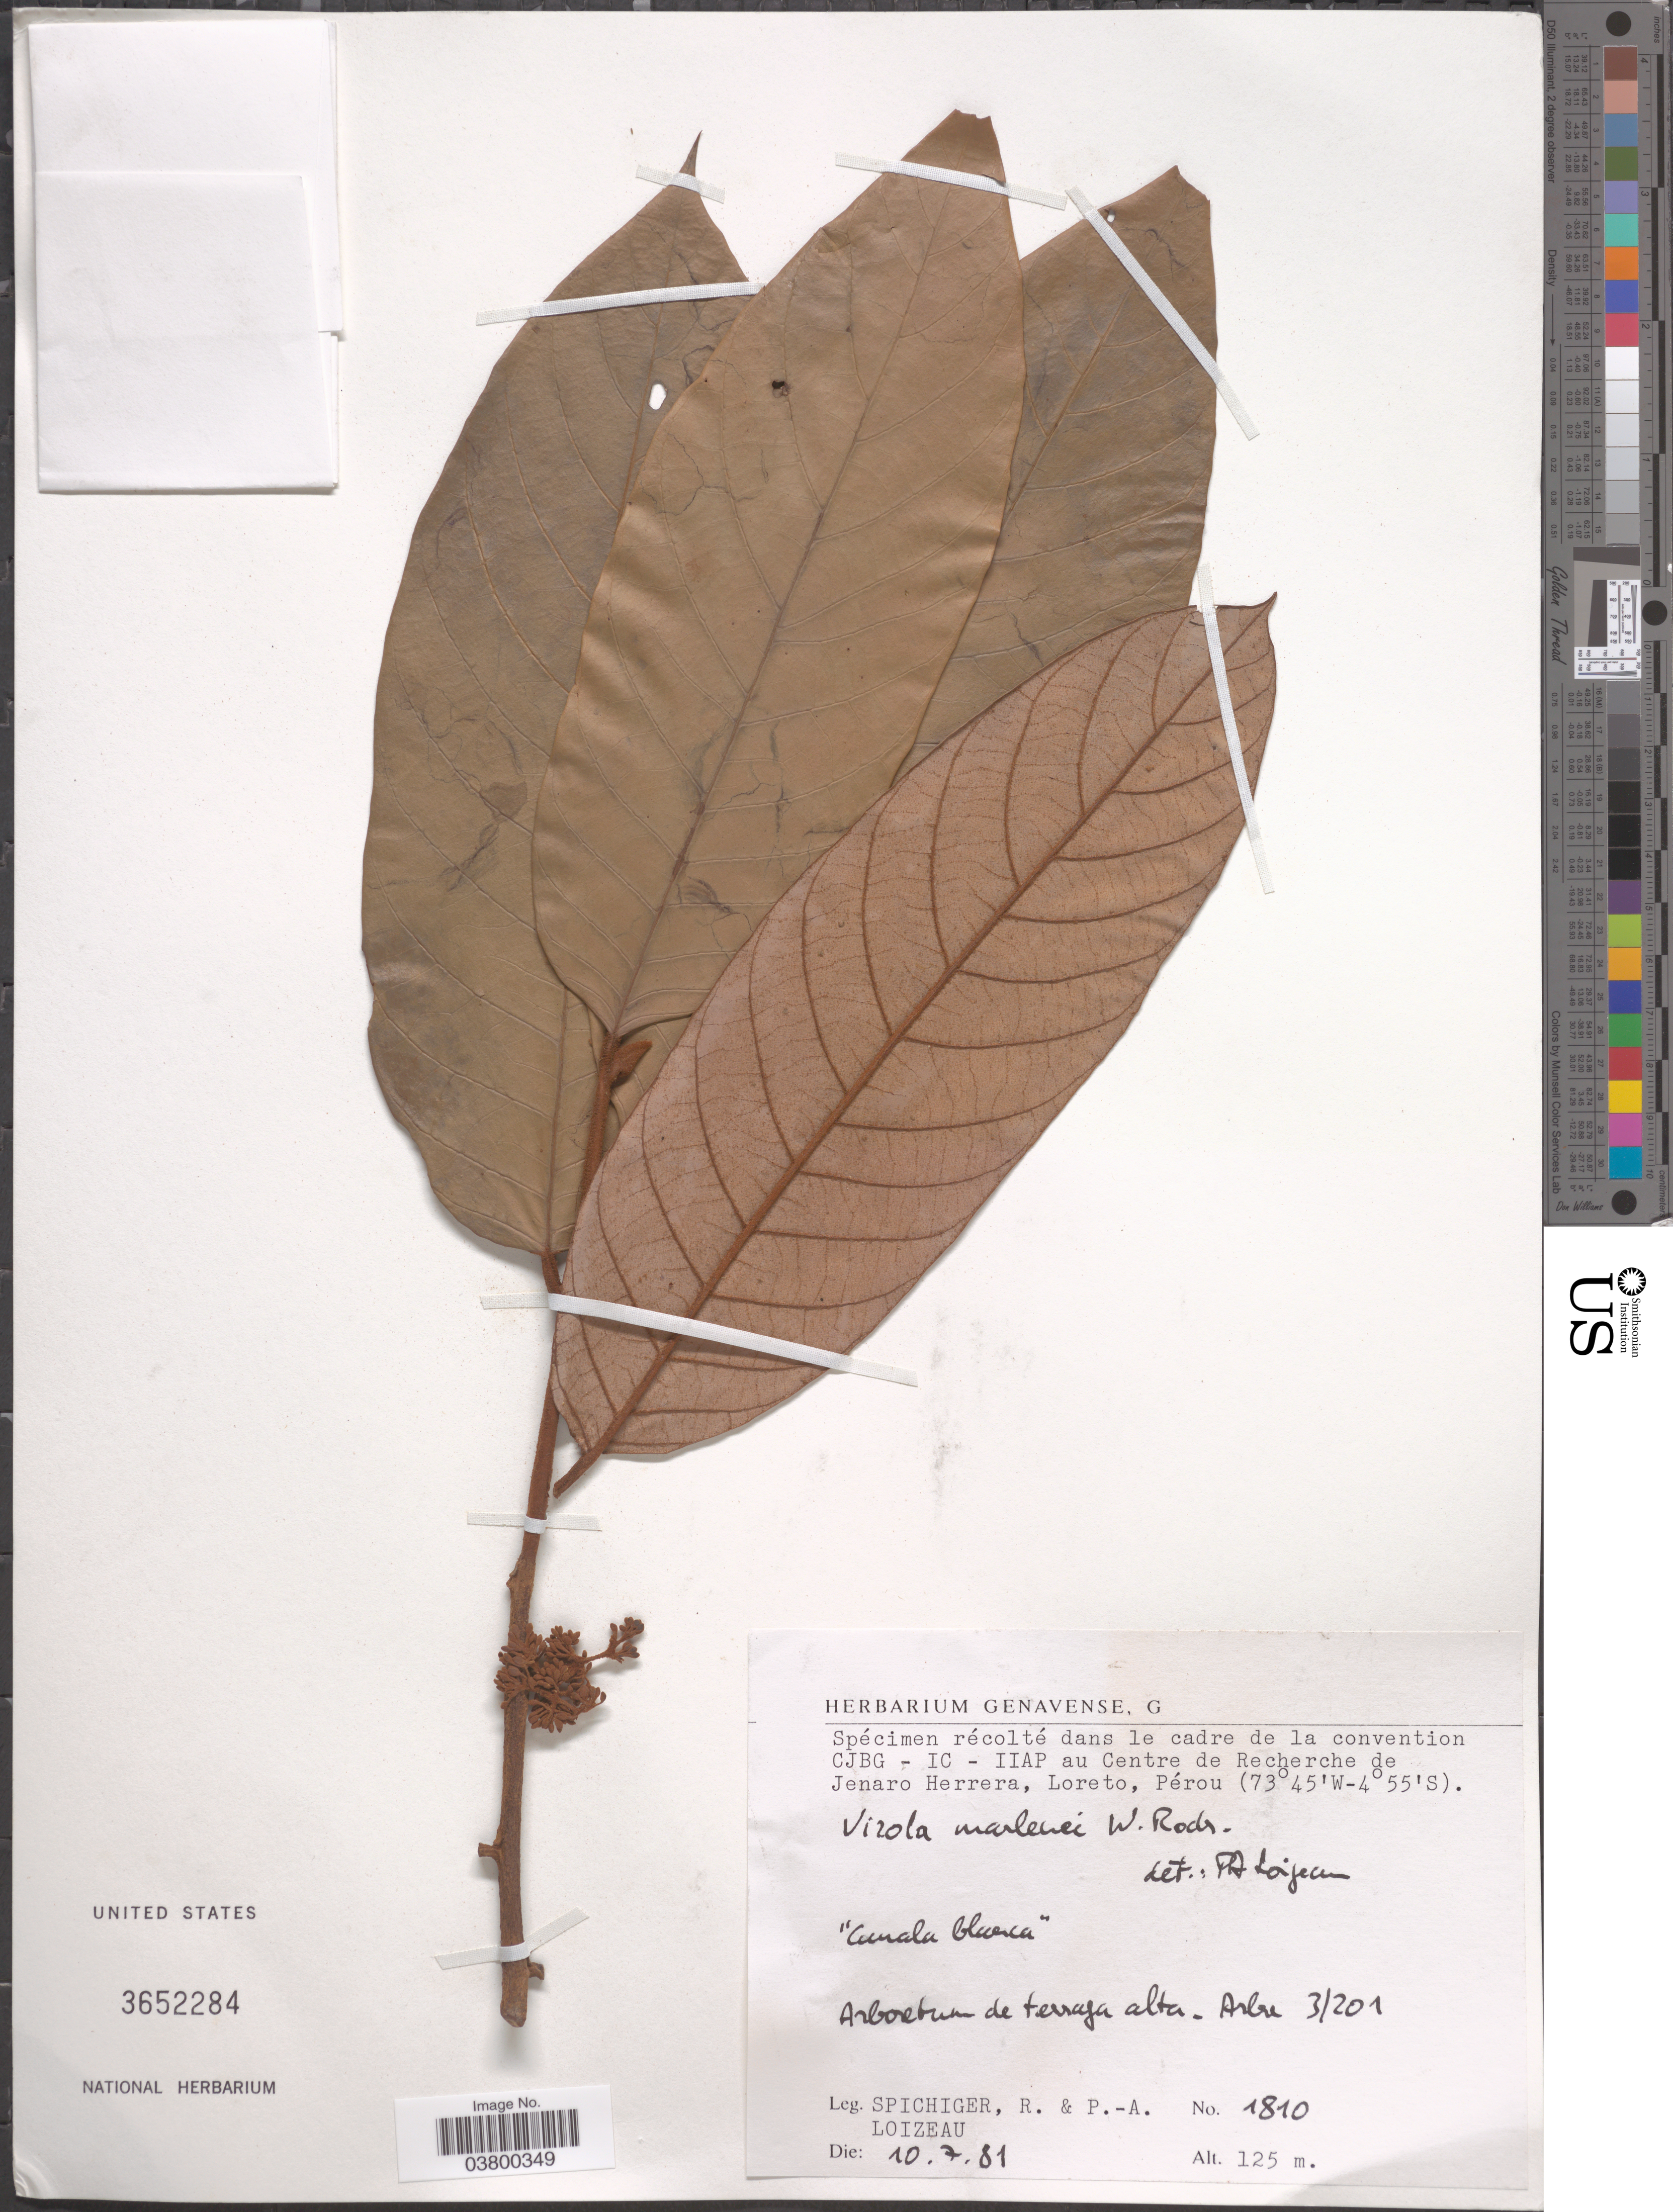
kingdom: Plantae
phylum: Tracheophyta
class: Magnoliopsida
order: Magnoliales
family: Myristicaceae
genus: Virola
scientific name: Virola marleneae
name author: W.A. Rodrigues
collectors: R. Spichiger & P. Loizeau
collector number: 1810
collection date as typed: Transcribed d/m/y: 10/7/81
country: Peru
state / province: Loreto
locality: Centre de Recherche de Jenaro Herrera, Loreto, Pérou. Arboretum de terraja alta - Arbre 3/201.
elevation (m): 125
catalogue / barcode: US 3652284